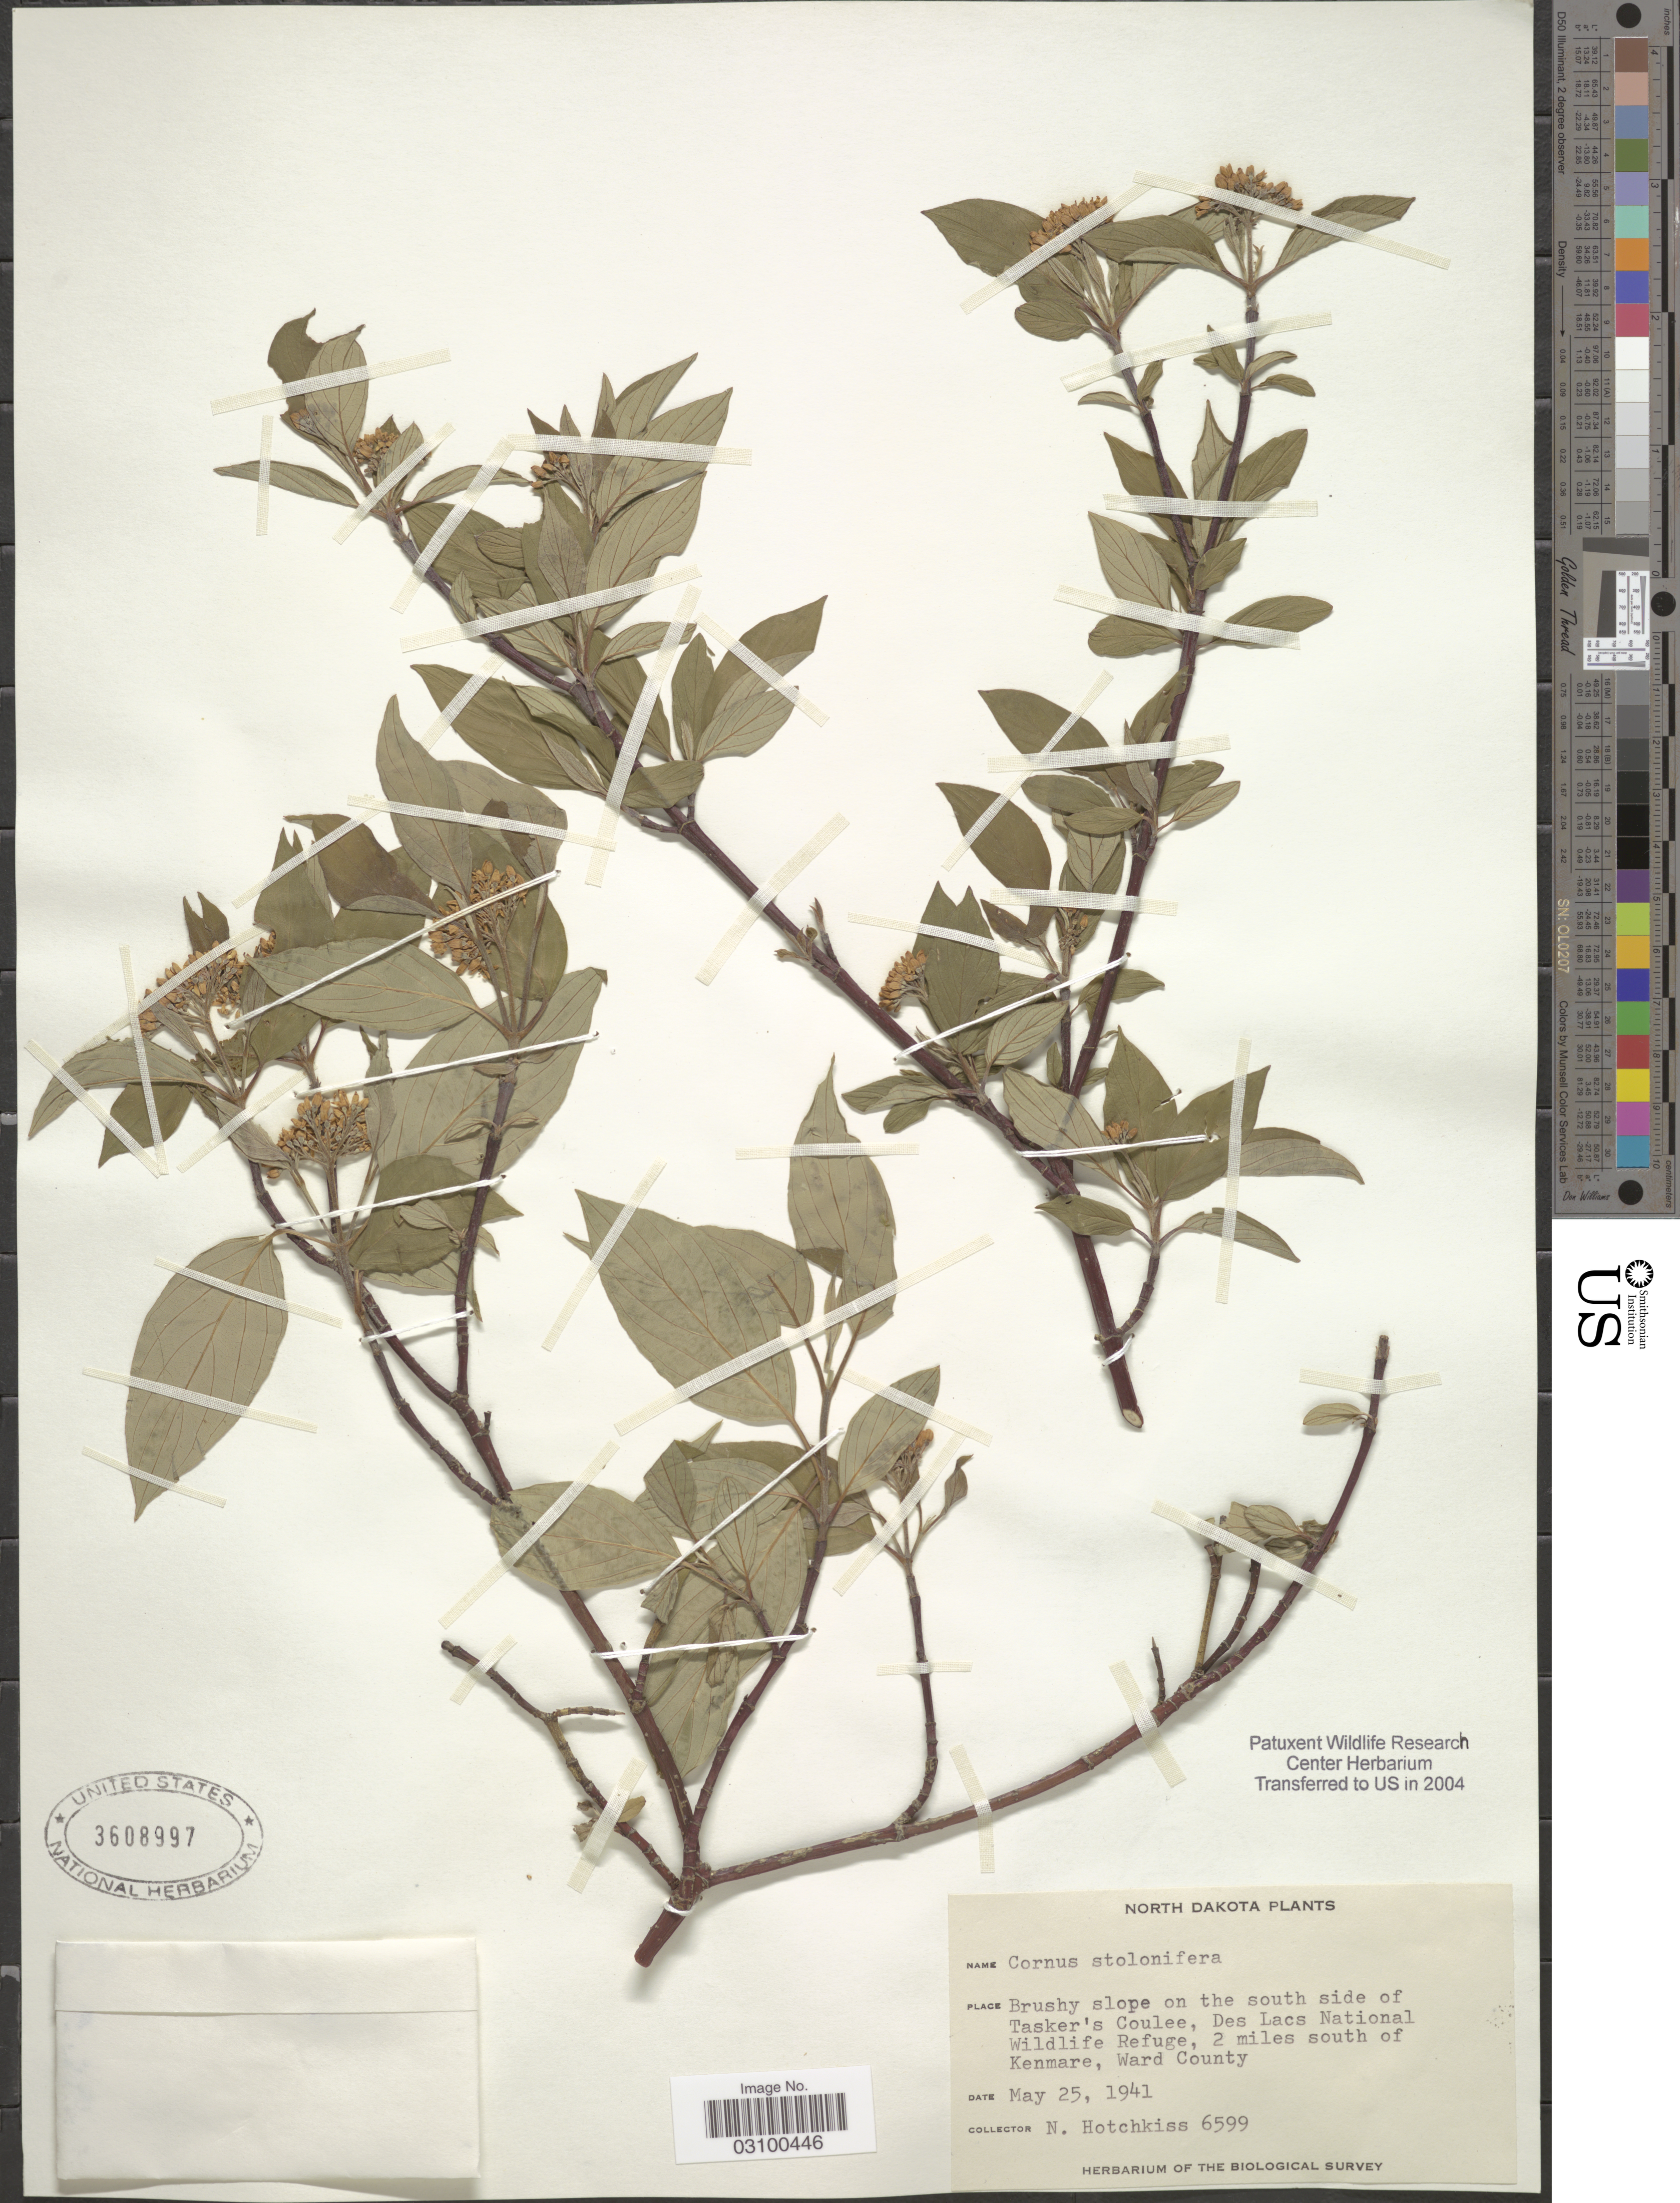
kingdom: Plantae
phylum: Tracheophyta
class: Magnoliopsida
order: Cornales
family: Cornaceae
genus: Cornus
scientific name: Cornus sericea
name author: L.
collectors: N. Hotchkiss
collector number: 6599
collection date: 1941-05-25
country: United States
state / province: North Dakota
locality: On the south side of Tasker's Coulee, Des Lacs National Wildlife Refuge, 2 miles south of Kenmare, Ward County.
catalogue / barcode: US 3608997